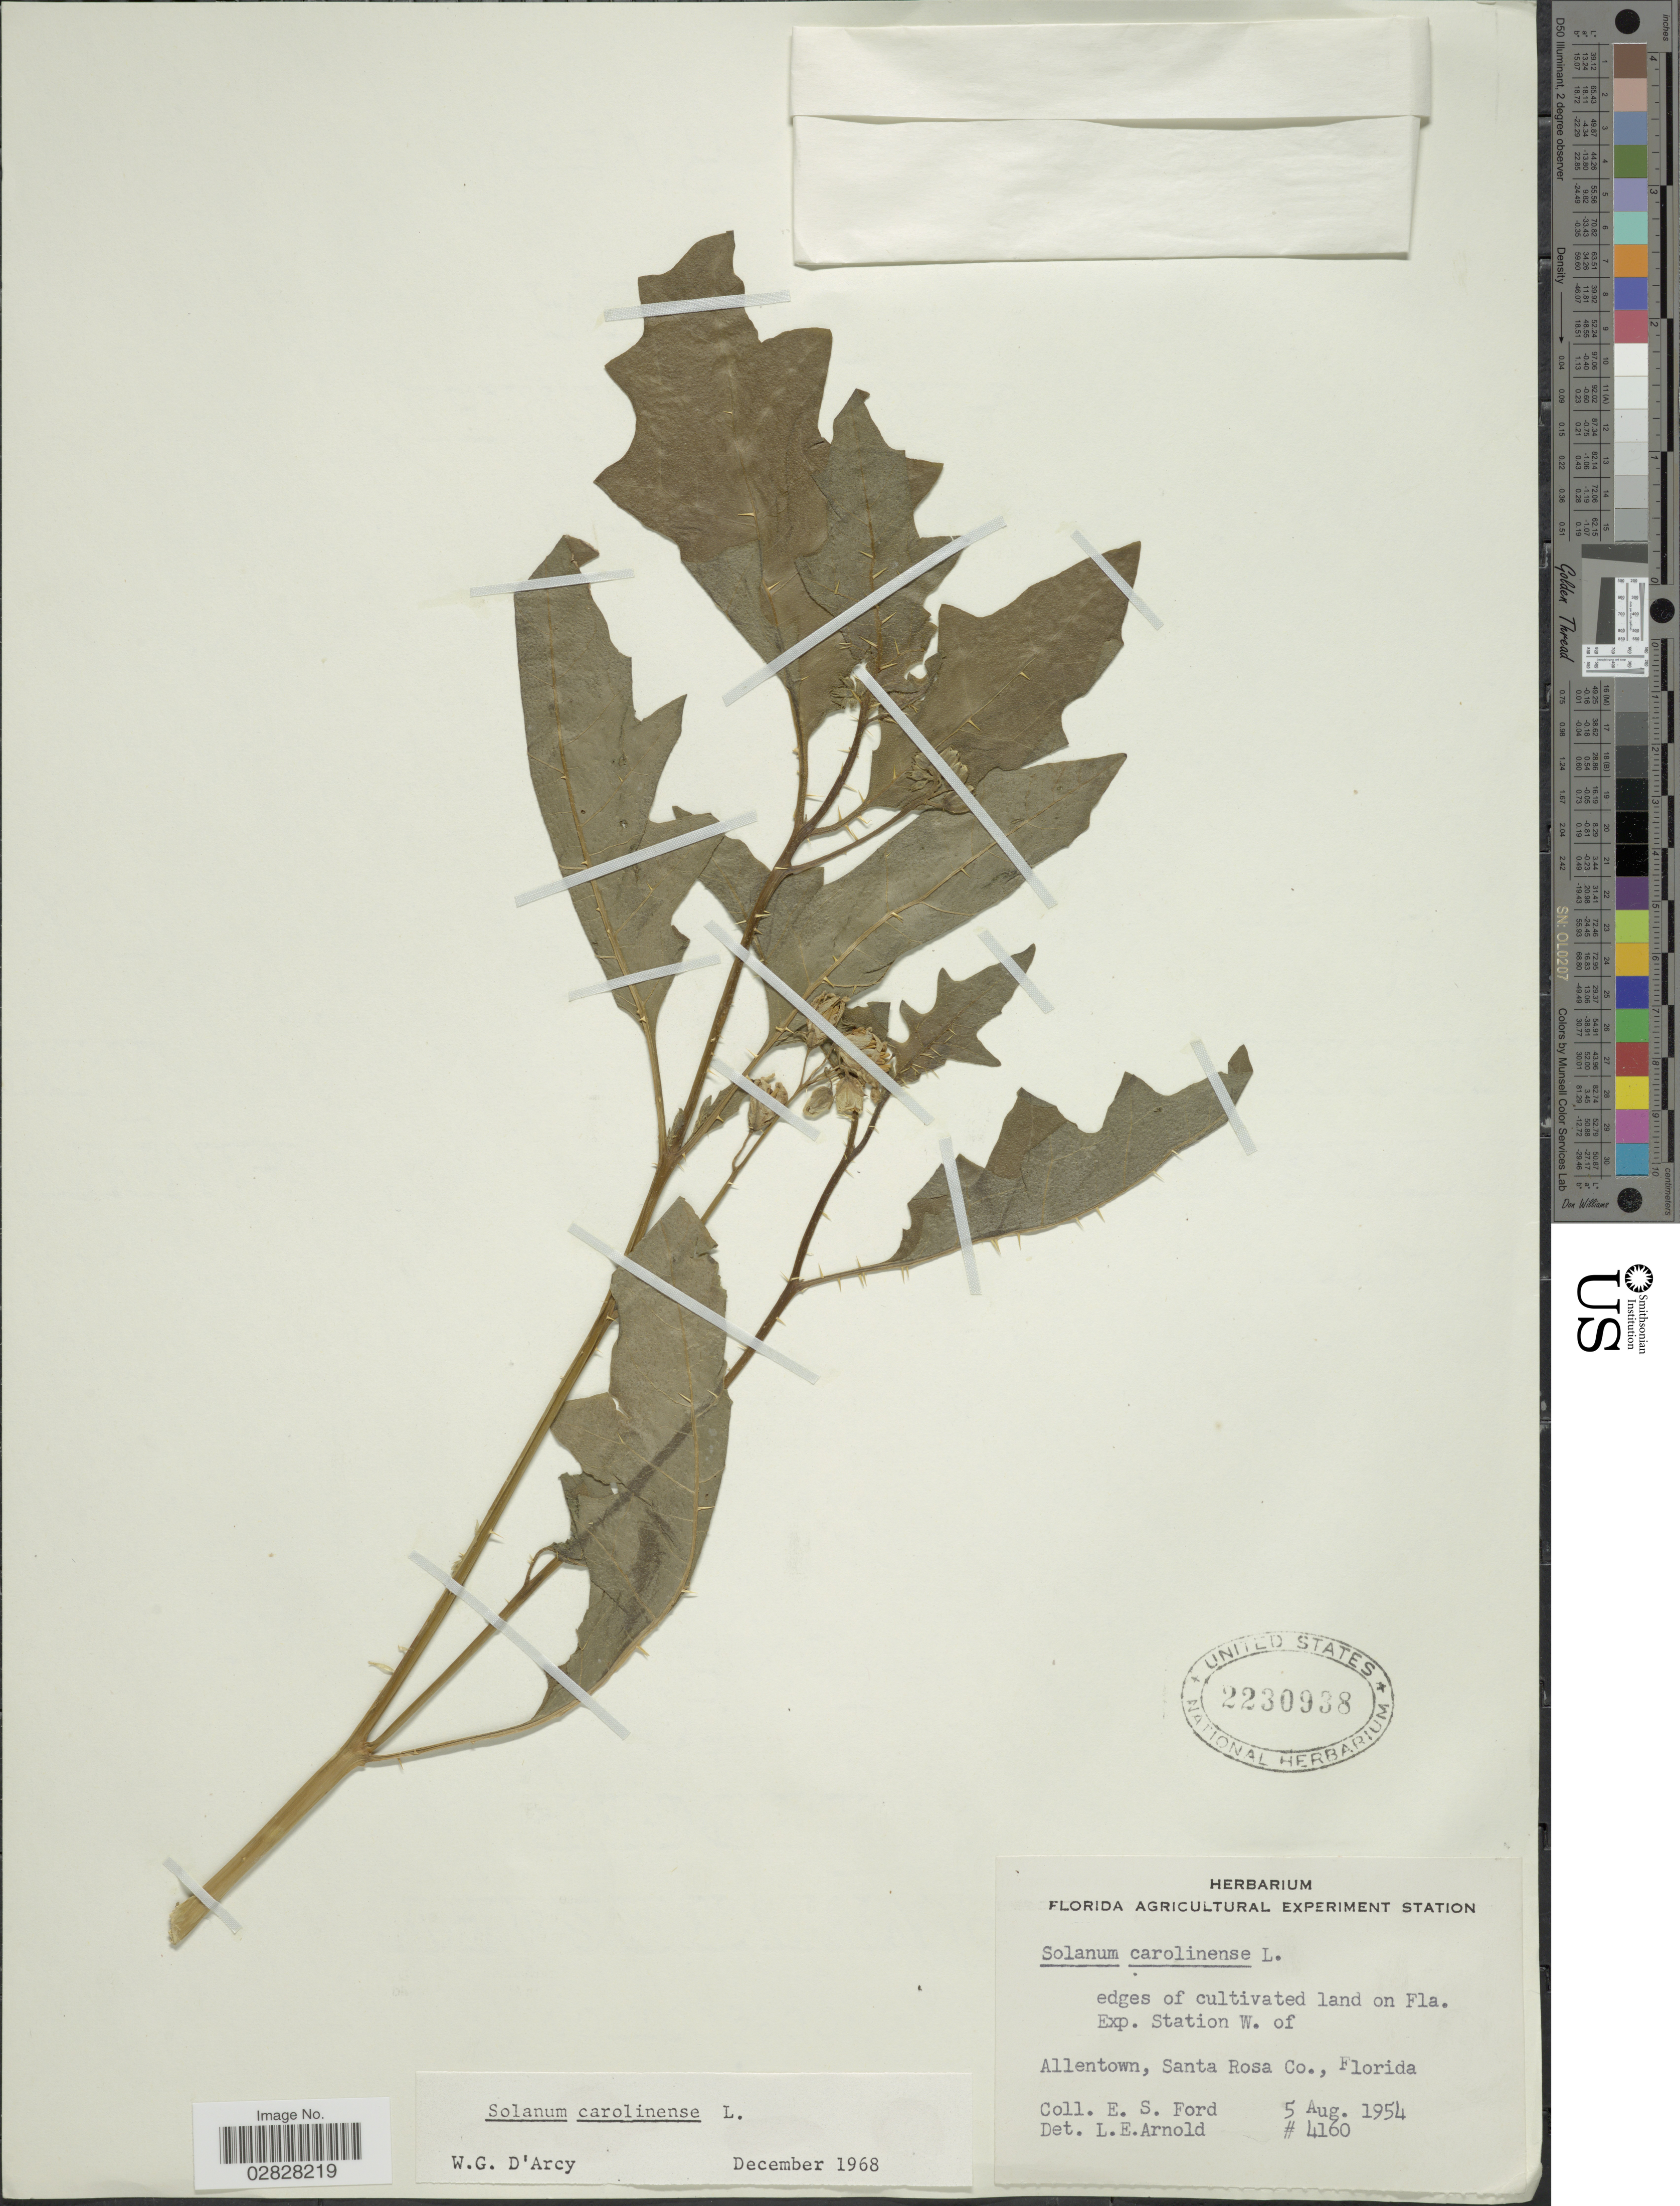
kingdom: Plantae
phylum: Tracheophyta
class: Magnoliopsida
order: Solanales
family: Solanaceae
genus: Solanum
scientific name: Solanum carolinense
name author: L.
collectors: E. Ford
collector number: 4160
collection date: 1954-08-05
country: United States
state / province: Florida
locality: Edges of cultivated land on Fla. Exp. Station W. of Allentown, Santa Rosa Co.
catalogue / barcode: US 2230938